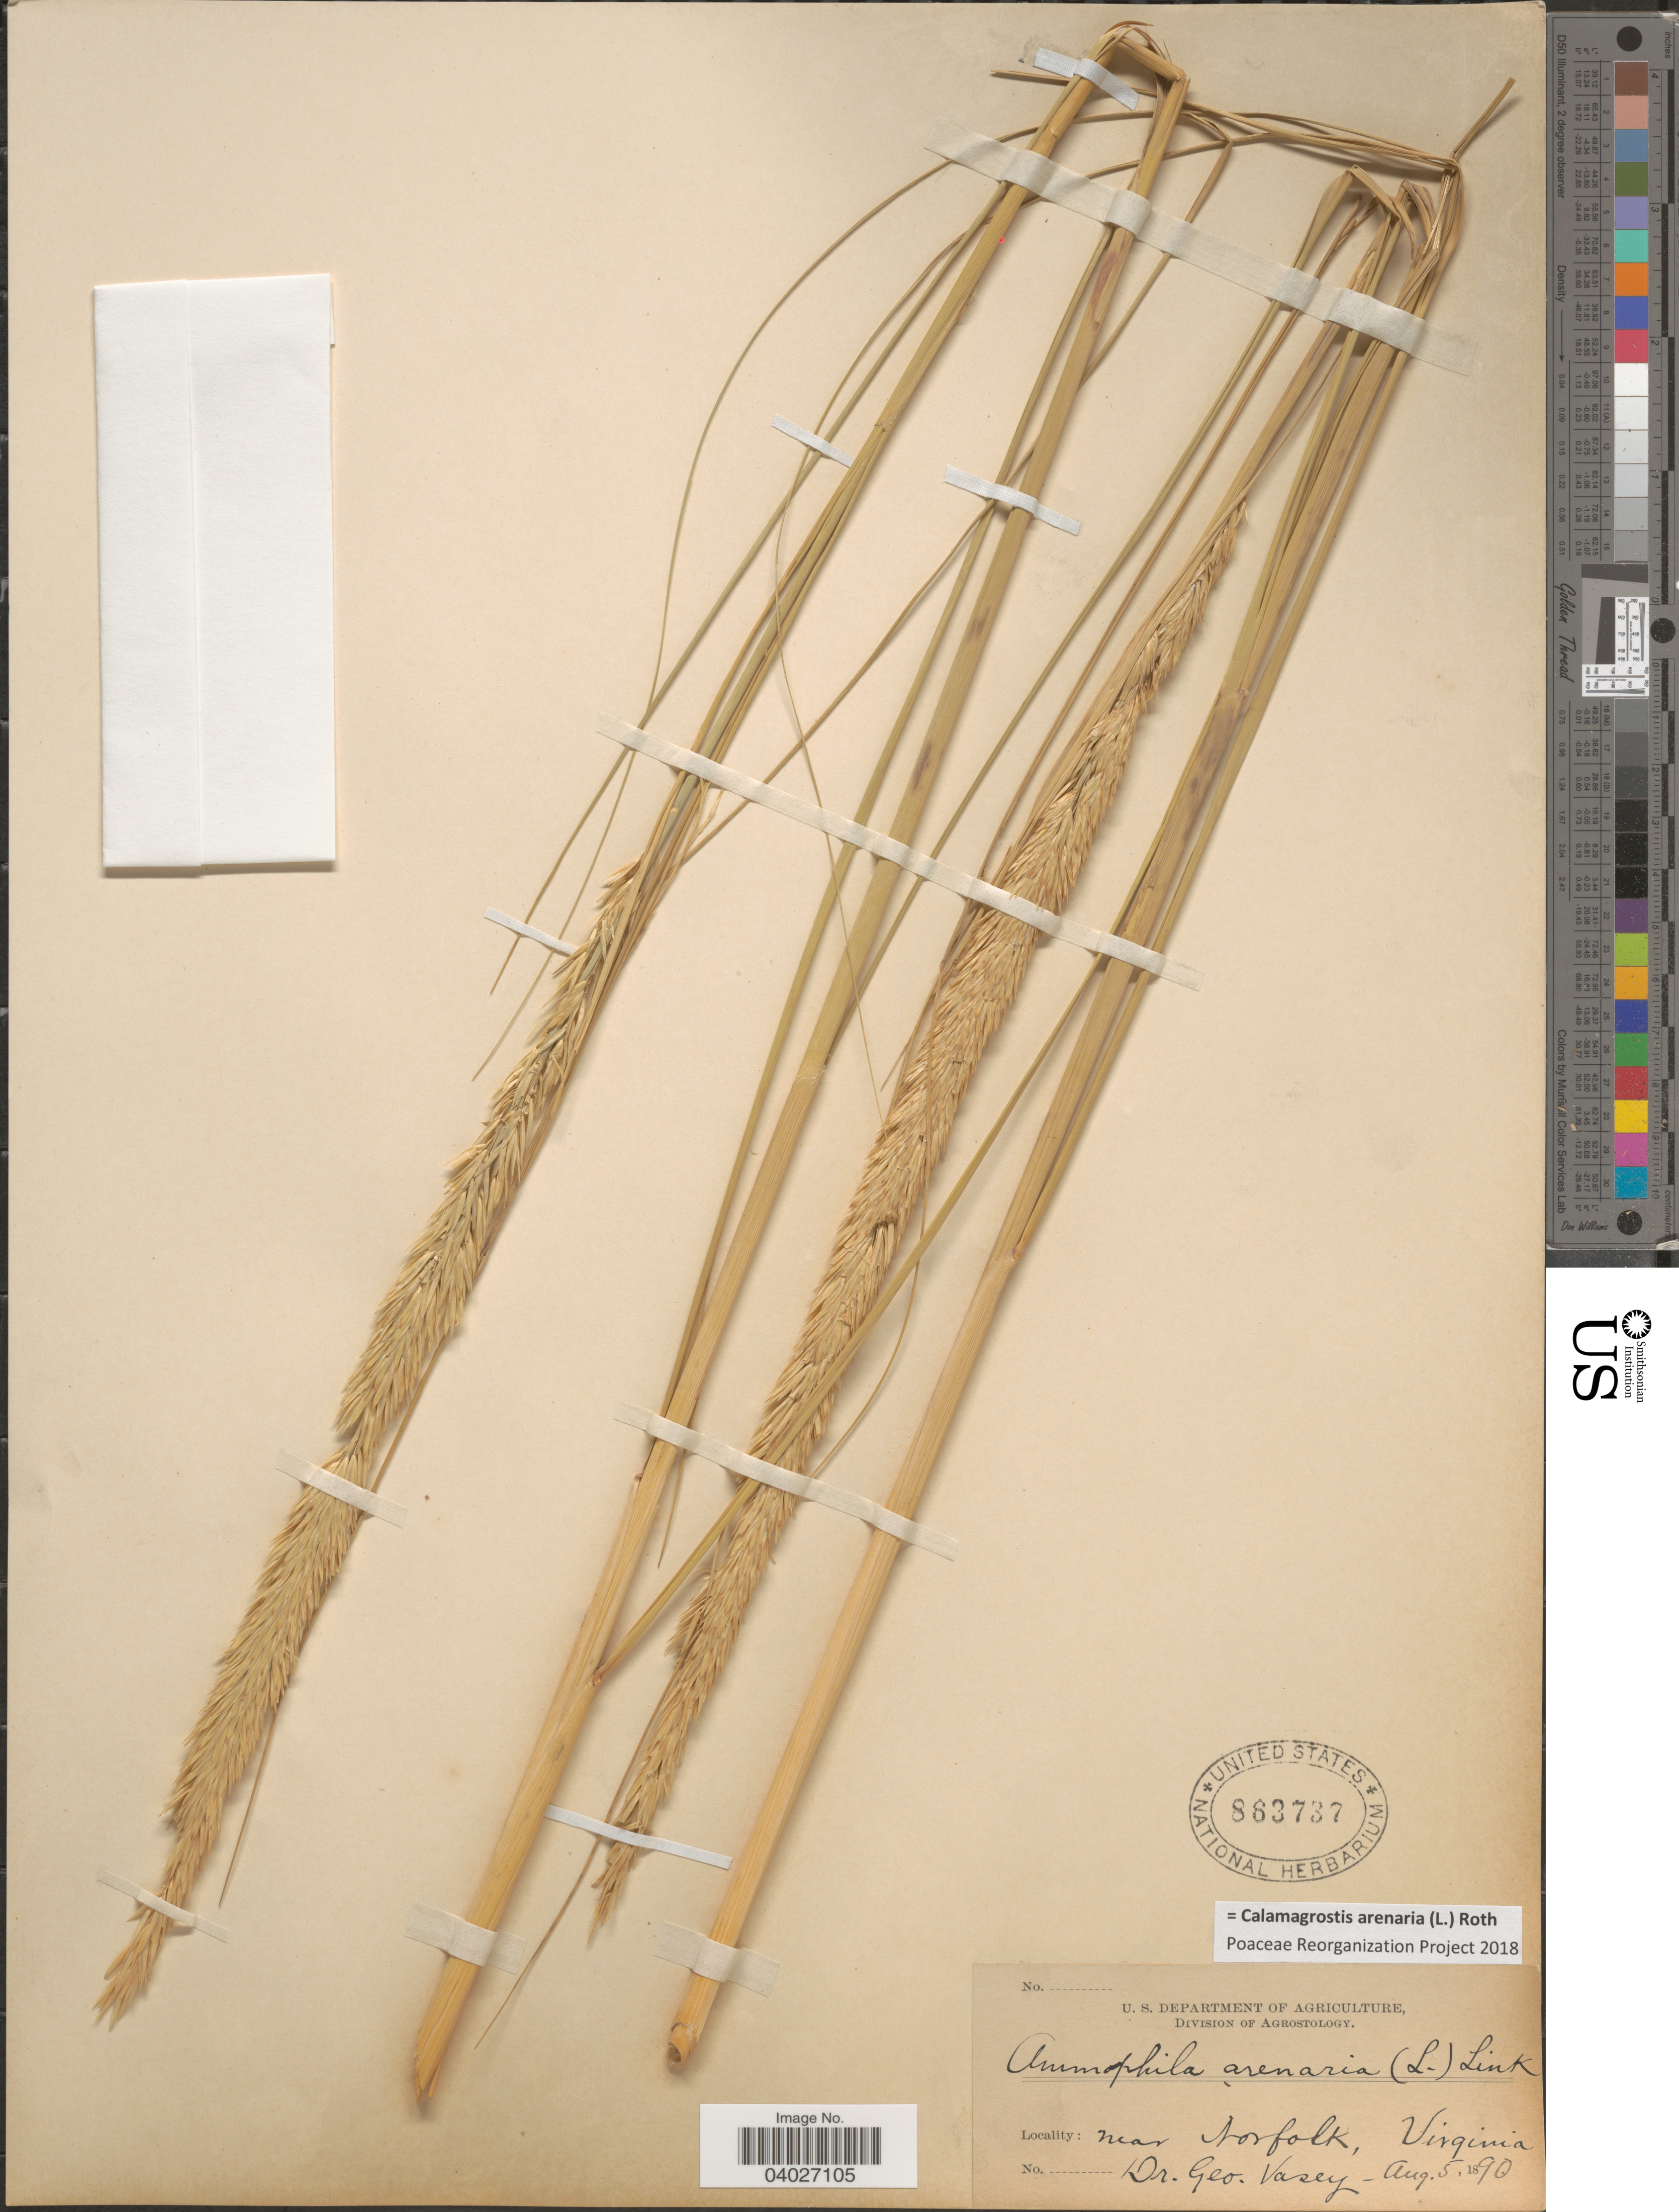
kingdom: Plantae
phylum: Tracheophyta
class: Liliopsida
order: Poales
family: Poaceae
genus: Calamagrostis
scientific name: Calamagrostis arenaria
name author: (L.) Roth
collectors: G. R. Vasey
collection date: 1890-08-05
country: United States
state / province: Virginia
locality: Near Norfolk.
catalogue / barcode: US 863737